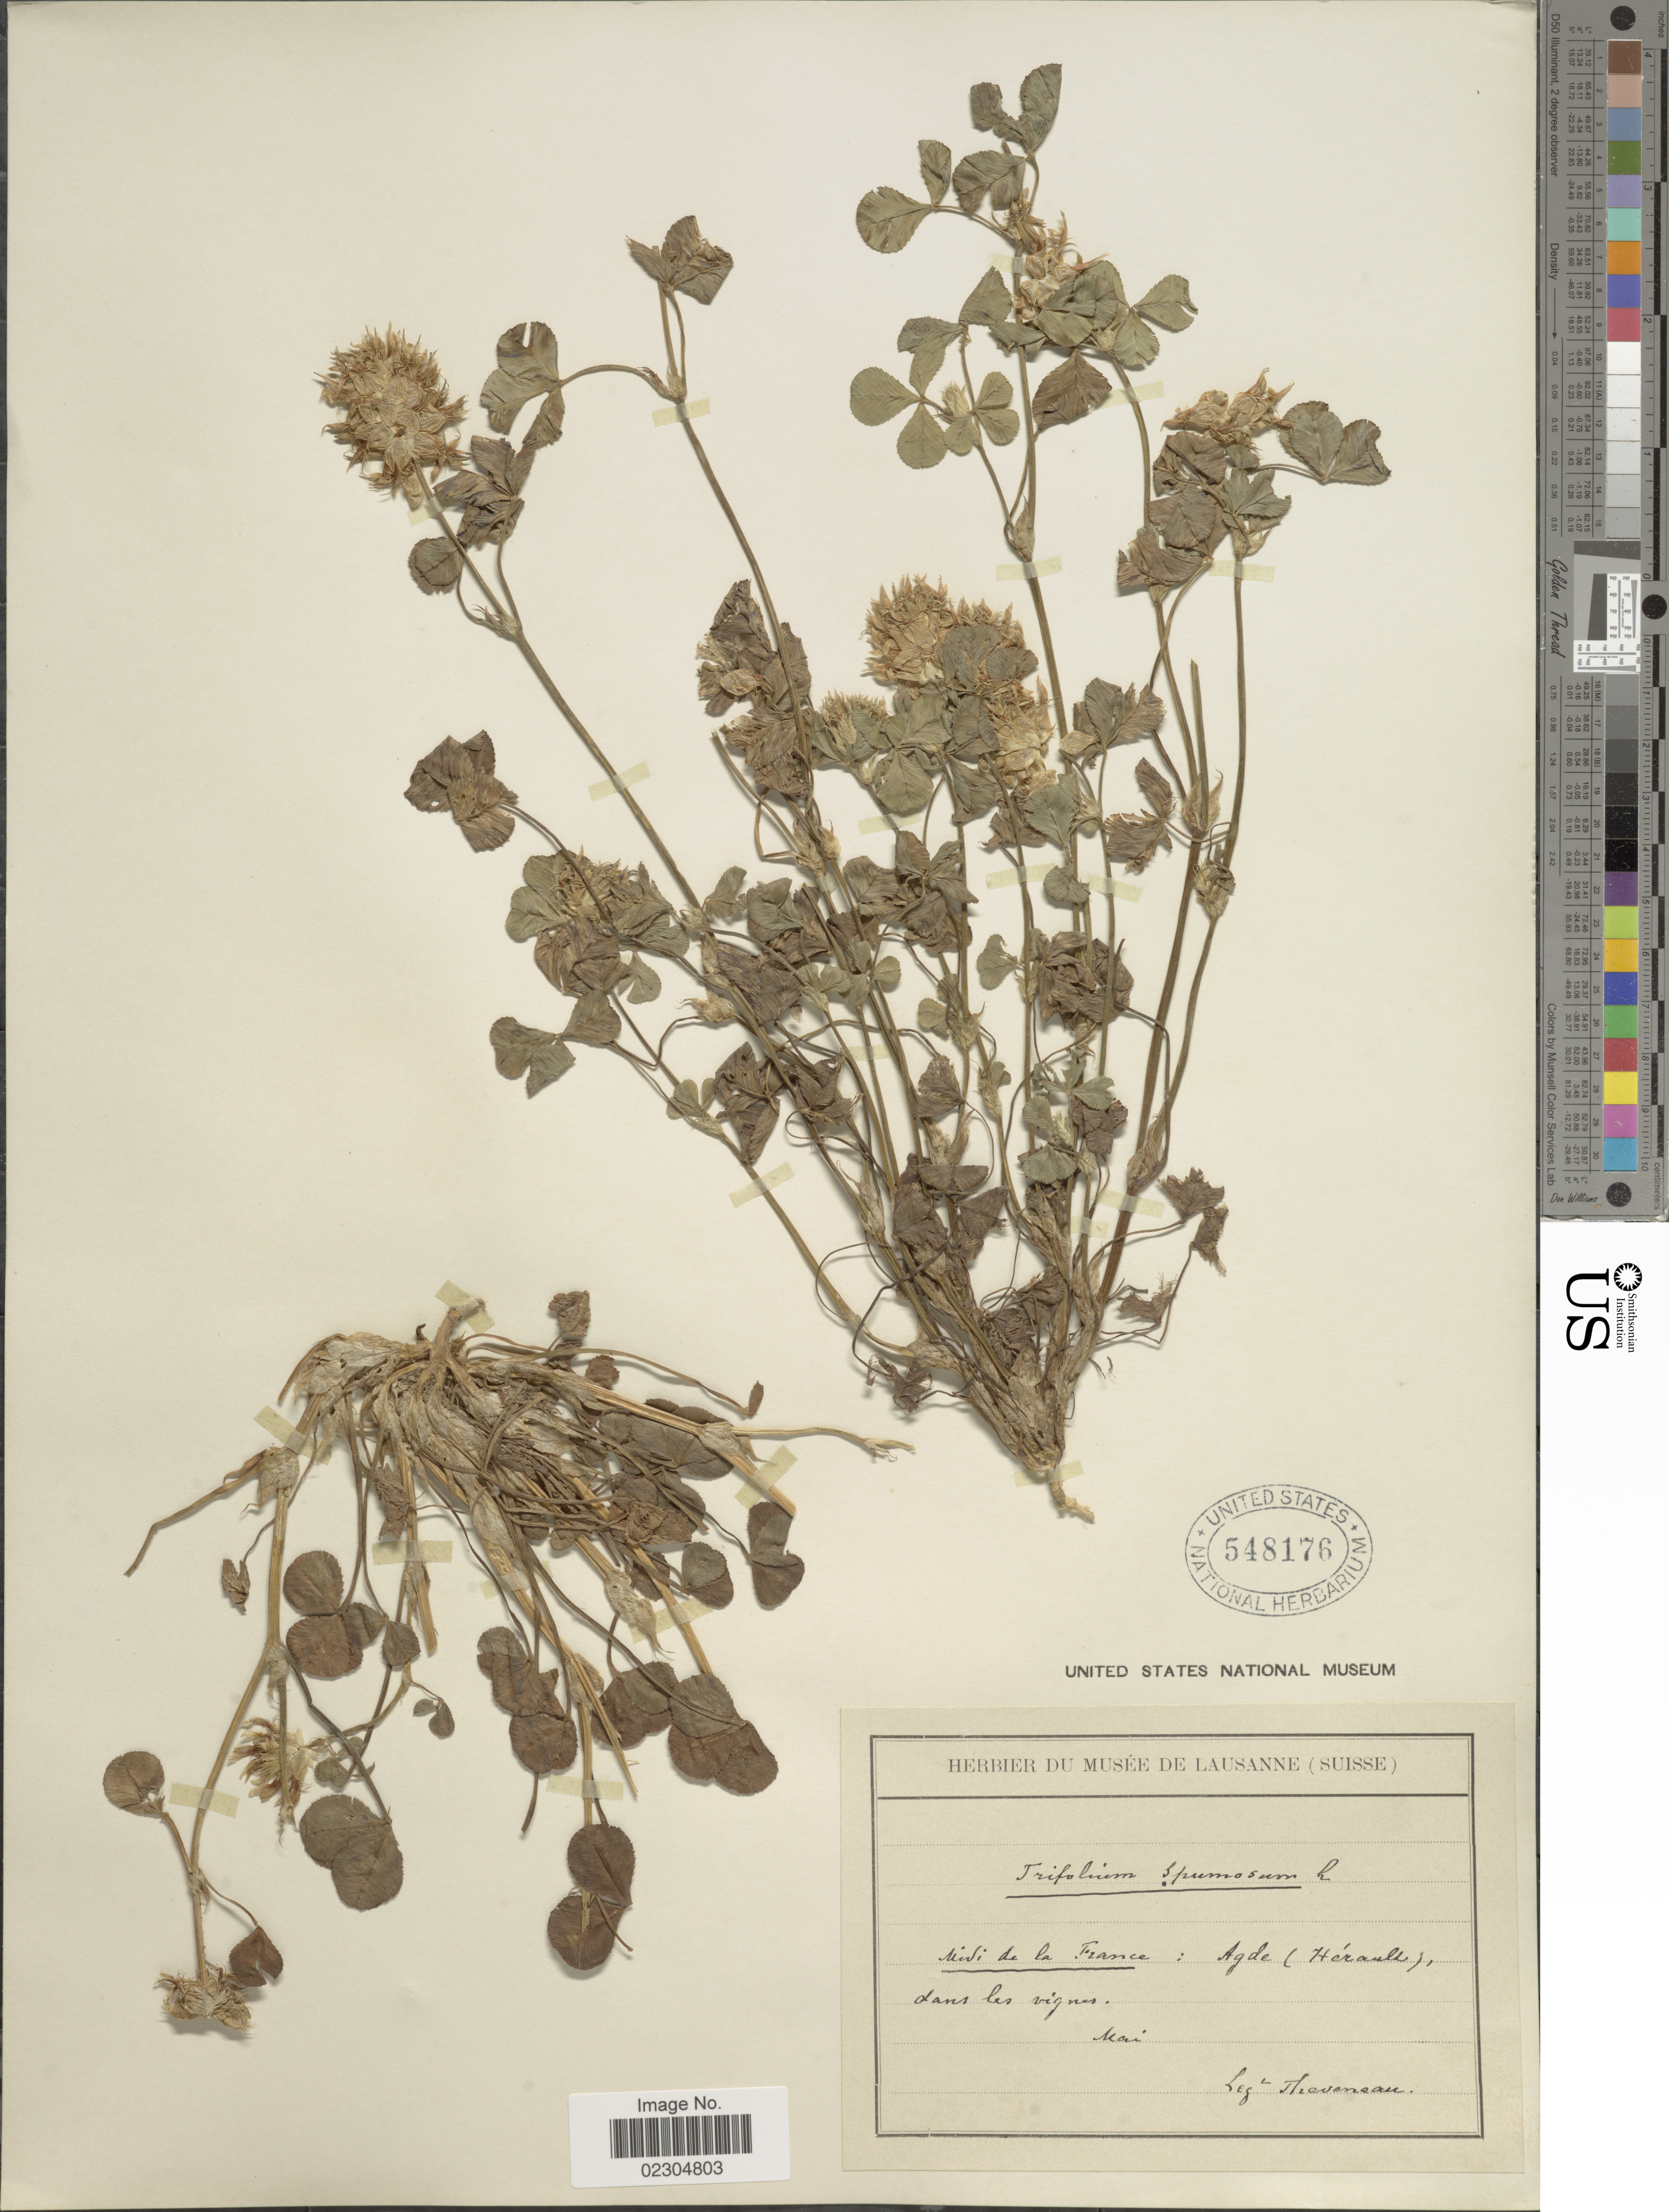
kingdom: Plantae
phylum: Tracheophyta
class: Magnoliopsida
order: Fabales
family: Fabaceae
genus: Trifolium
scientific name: Trifolium spumosum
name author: L.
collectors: Thedeneau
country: France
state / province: Occitanie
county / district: Hérault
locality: Midi de la France: Agde (Hérault)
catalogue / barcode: US 548176